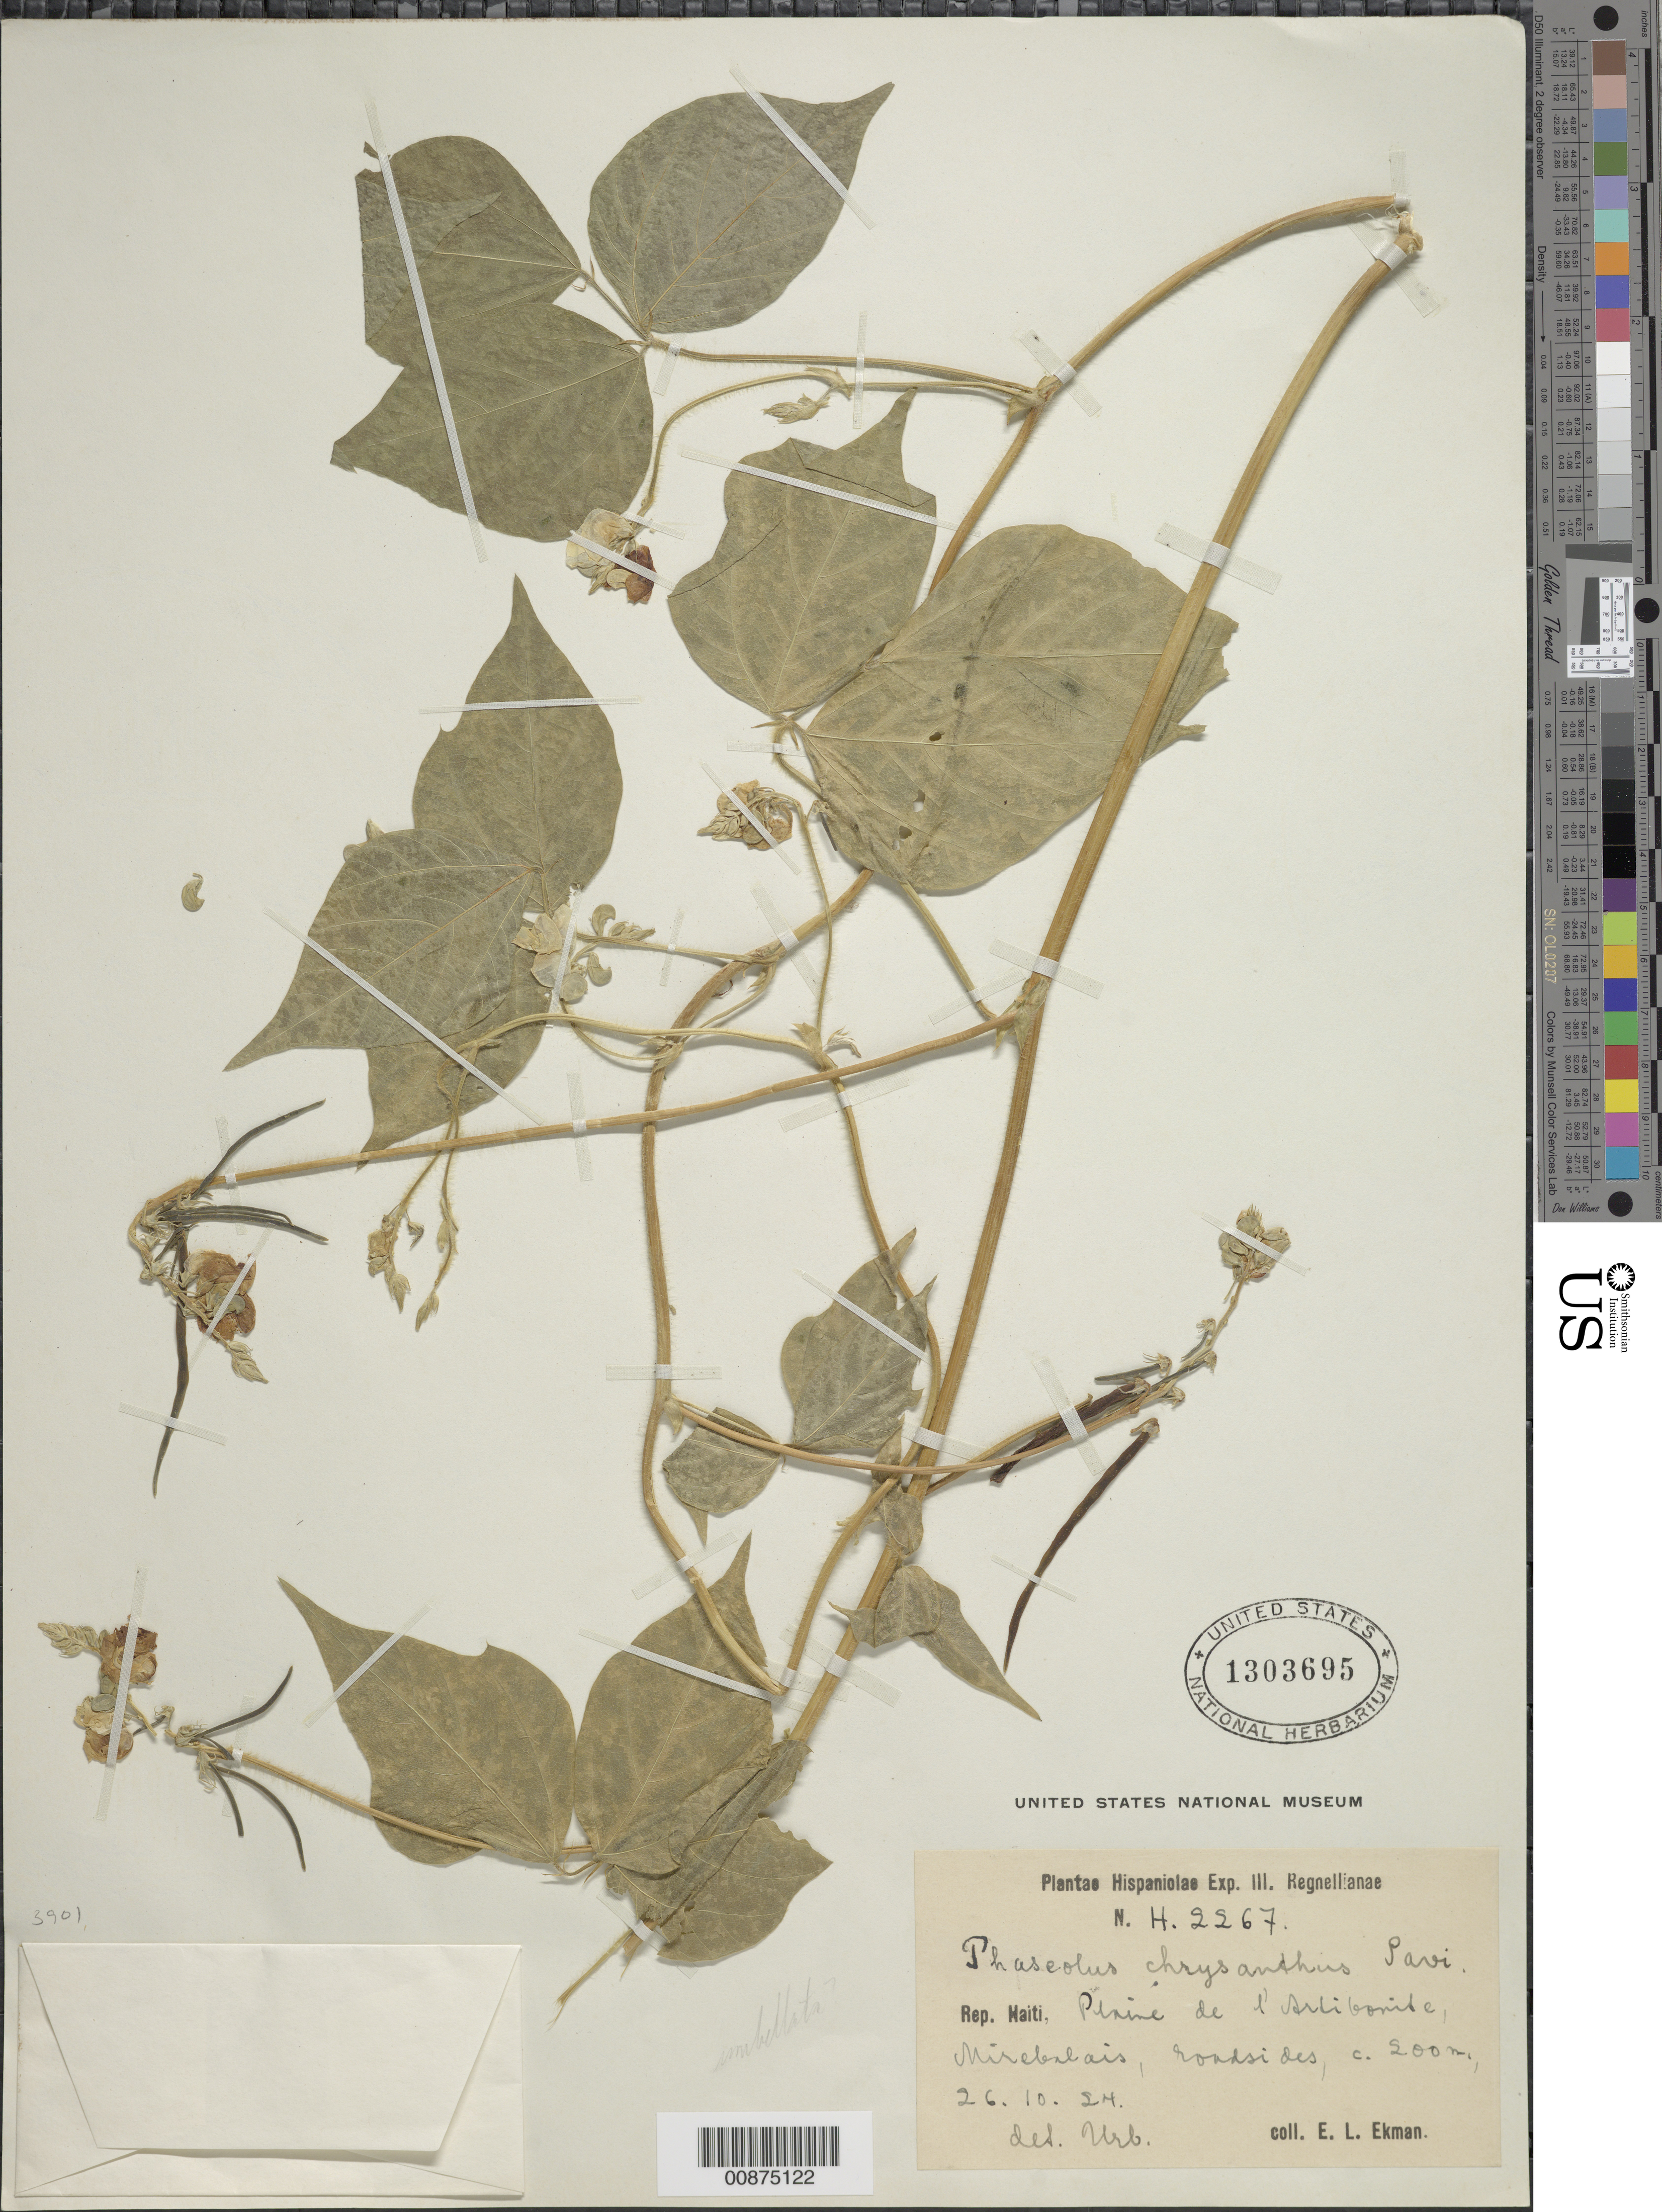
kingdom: Plantae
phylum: Tracheophyta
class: Magnoliopsida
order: Fabales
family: Fabaceae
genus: Phaseolus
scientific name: Phaseolus chrysanthos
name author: Savi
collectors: E. L. Ekman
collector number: H 2267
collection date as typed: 26 Oct 1924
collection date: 1924-10-26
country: Haiti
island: Hispaniola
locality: Plaine de l'Artibonite, Mirebalais.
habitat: Roadsides.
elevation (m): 200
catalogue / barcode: US 1303695